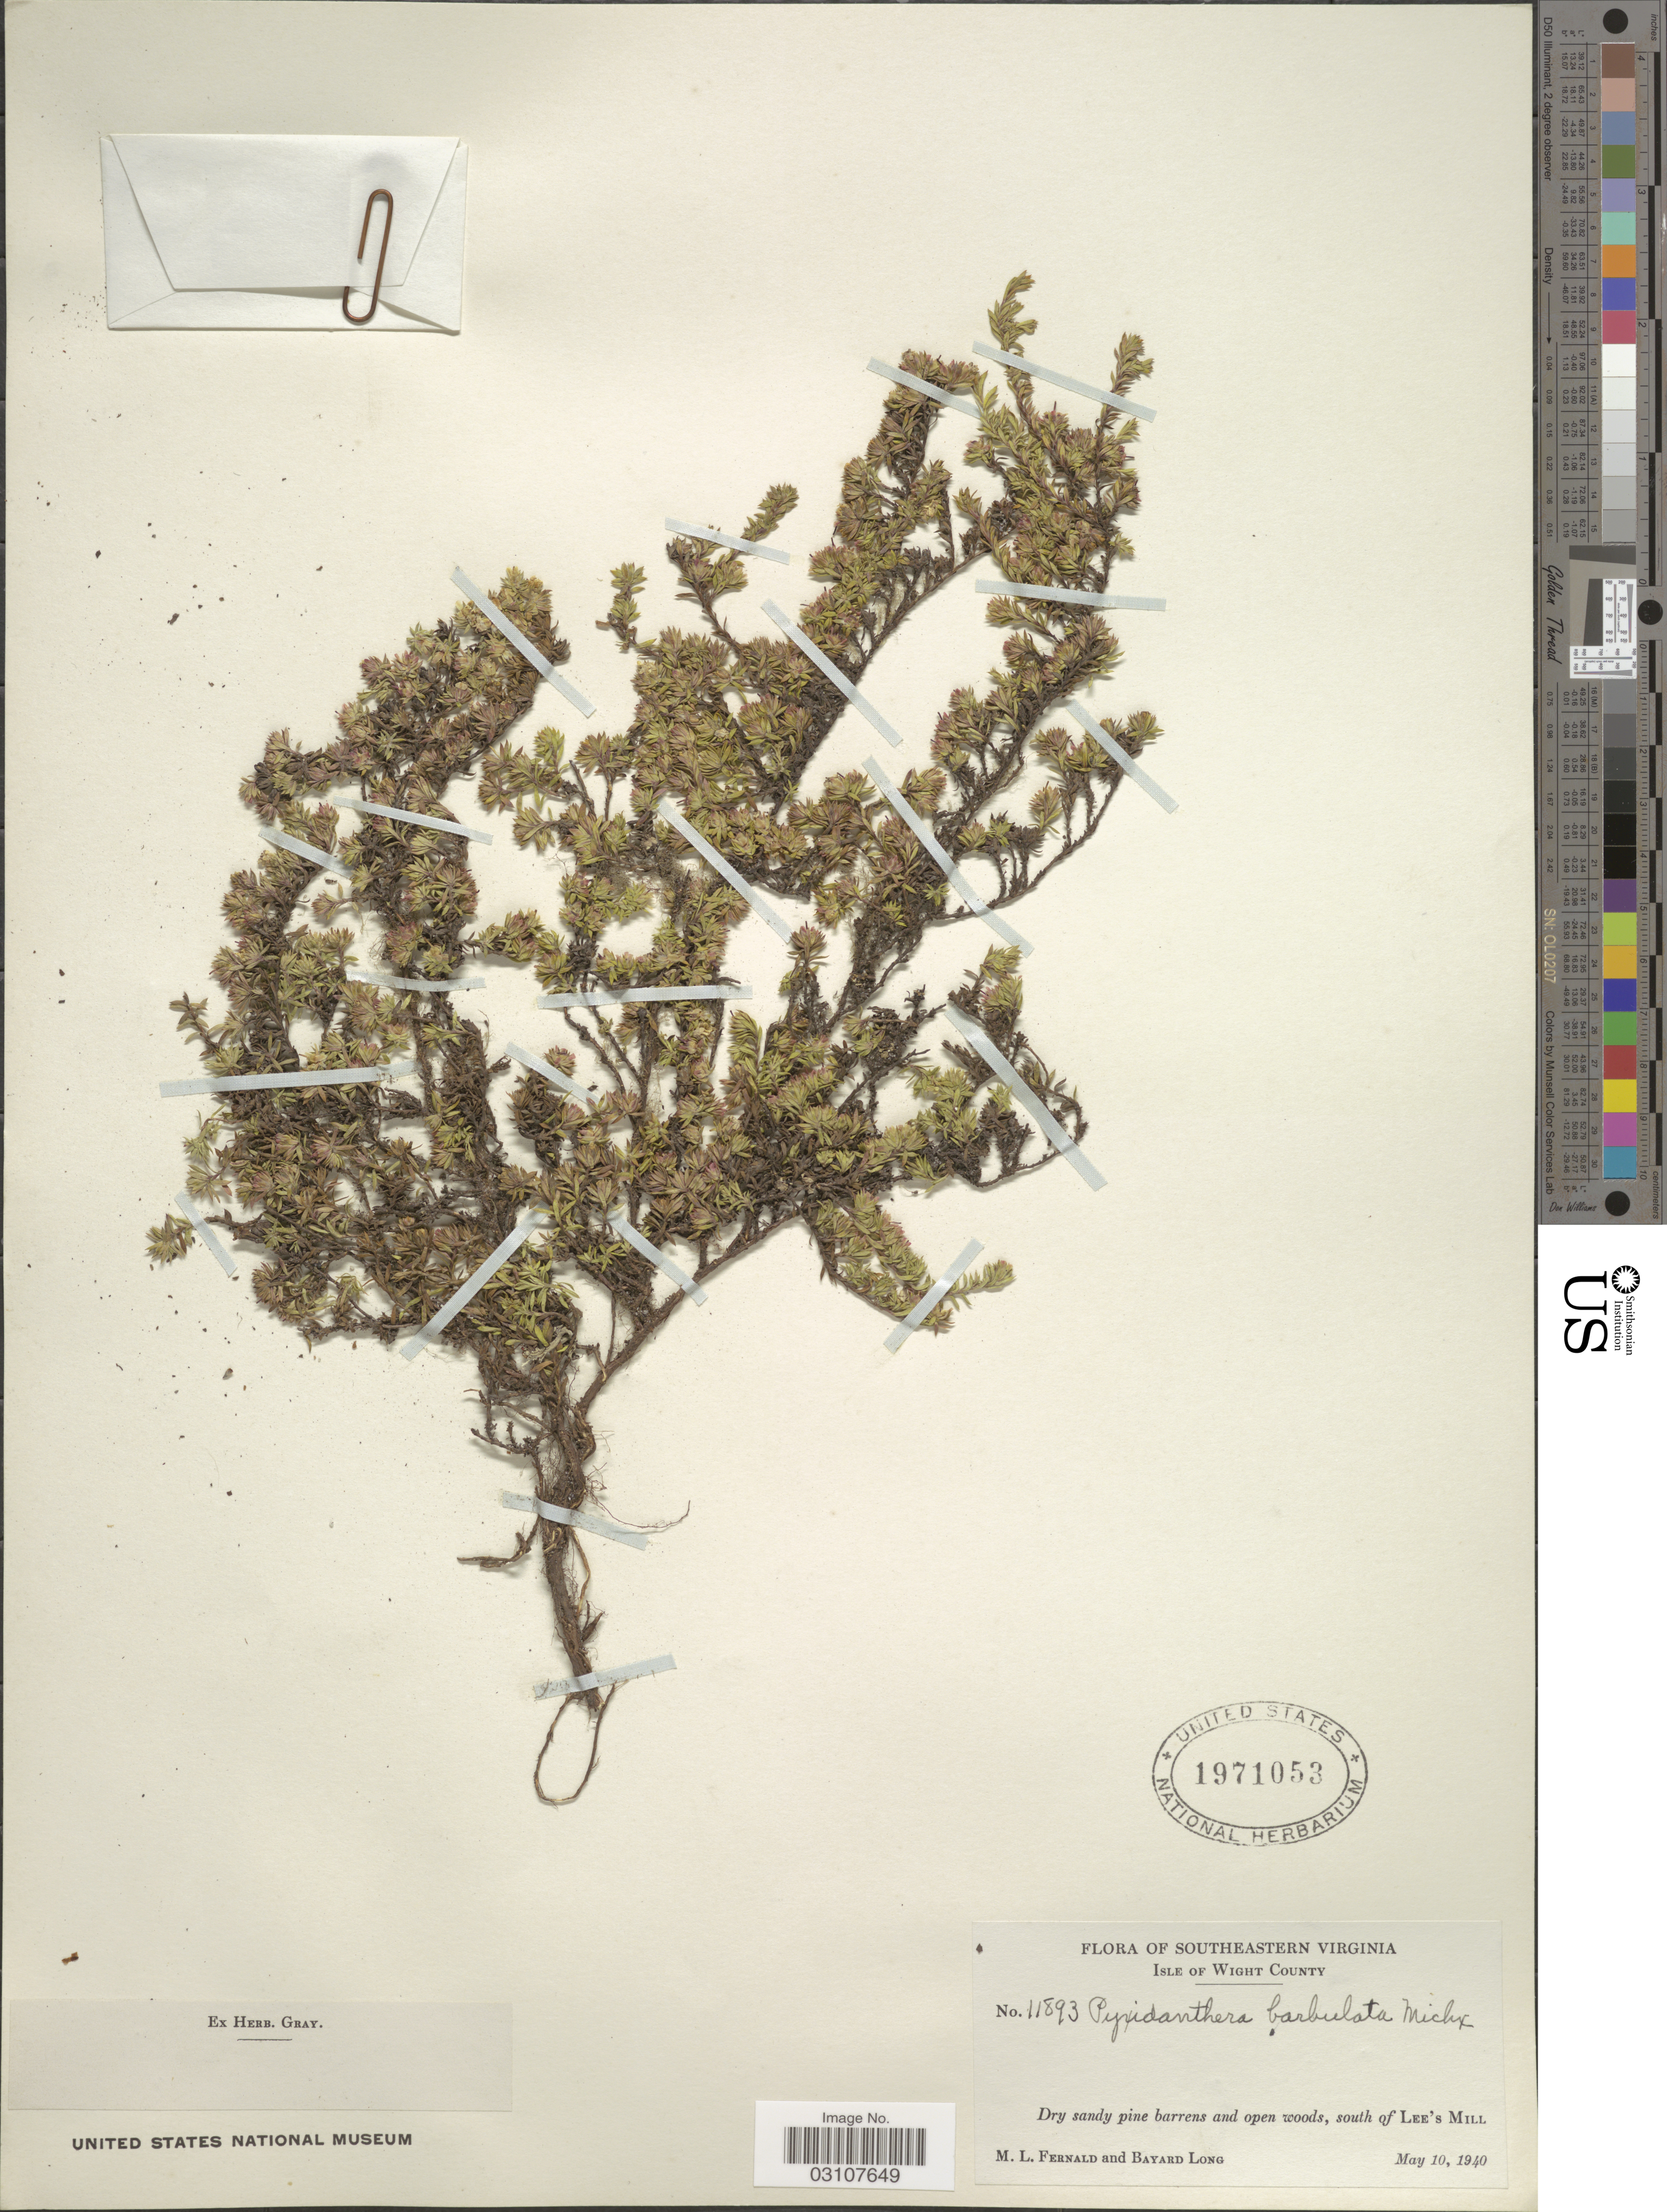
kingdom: Plantae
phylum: Tracheophyta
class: Magnoliopsida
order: Ericales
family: Diapensiaceae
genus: Pyxidanthera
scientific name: Pyxidanthera barbulata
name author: Michx.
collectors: M. L. Fernald & B. Long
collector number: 11893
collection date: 1940-05-10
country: United States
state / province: Virginia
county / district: Isle of Wight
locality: Southeastern Virginia. Isle of Wight County. South of Lee's Mill.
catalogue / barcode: US 1971053